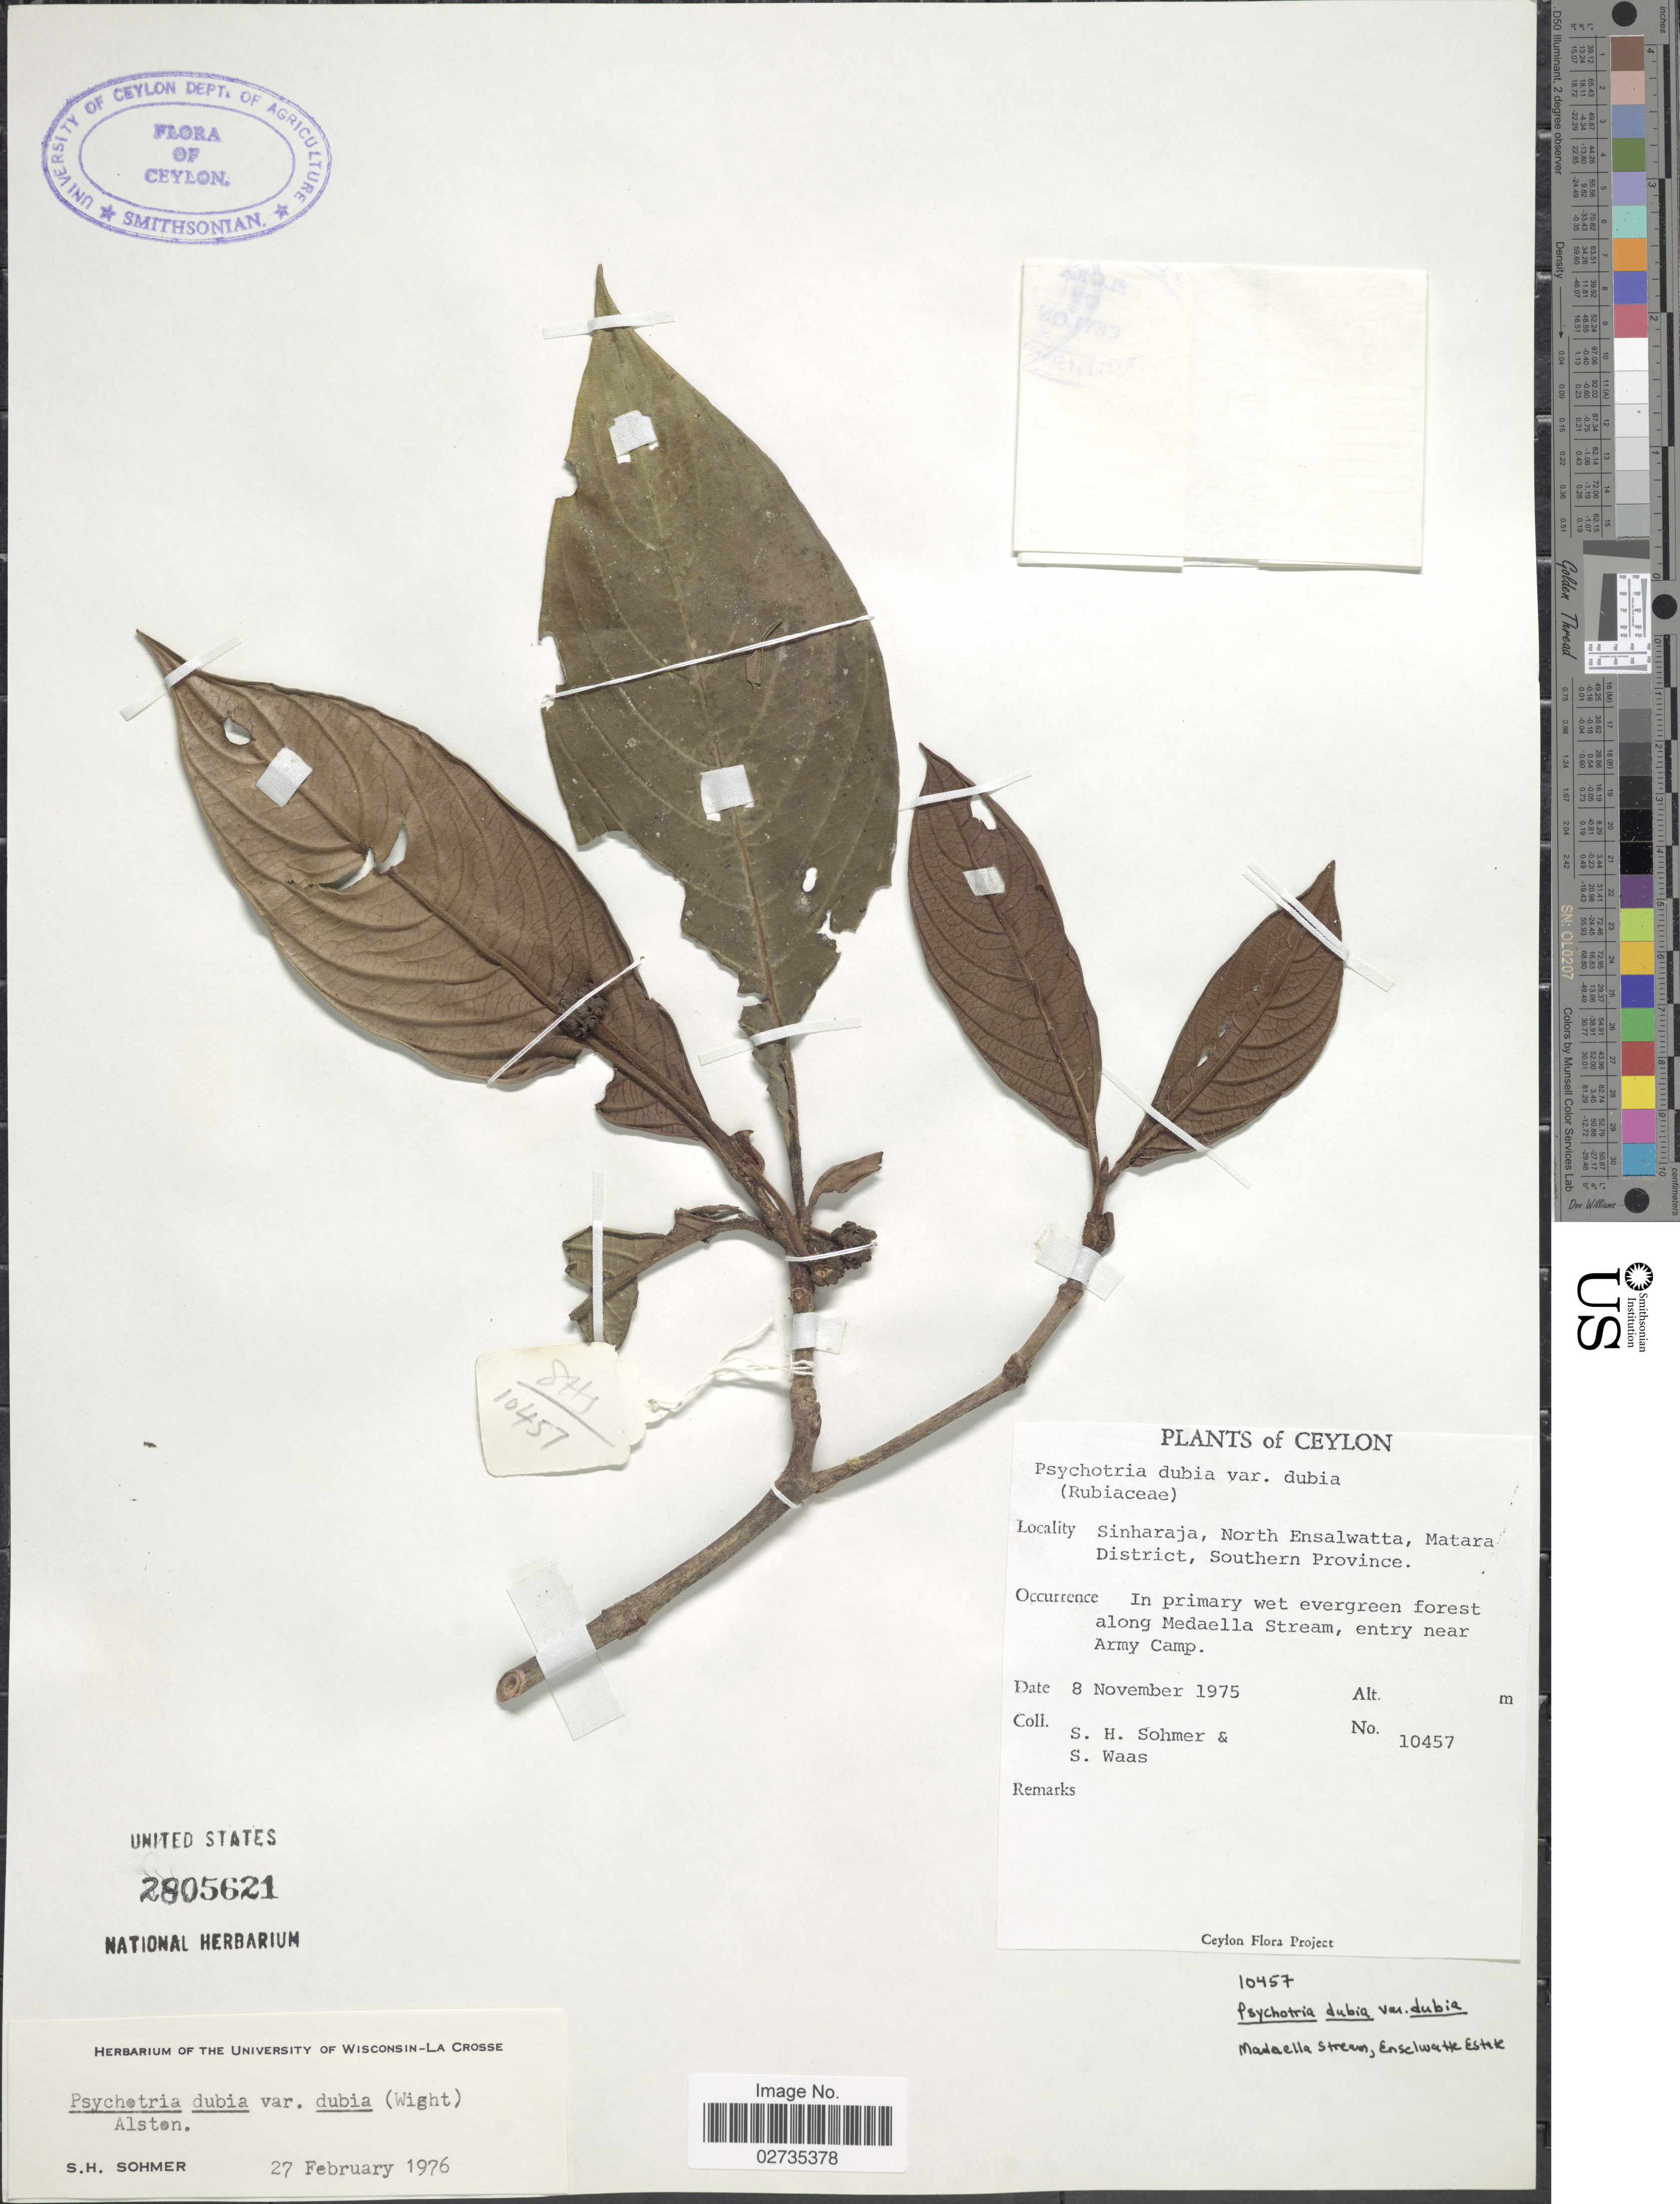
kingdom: Plantae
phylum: Tracheophyta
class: Magnoliopsida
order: Gentianales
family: Rubiaceae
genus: Psychotria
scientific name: Psychotria dubia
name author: (Wight) Alston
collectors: S. H. Sohmer & S. Waas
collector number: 10457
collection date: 1975-11-08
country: Sri Lanka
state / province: Southern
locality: Ceylon, Sinharaja, North Ensalwatta, Matara District. Along Madaella stream, entry near Army Camp.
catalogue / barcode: US 2805621